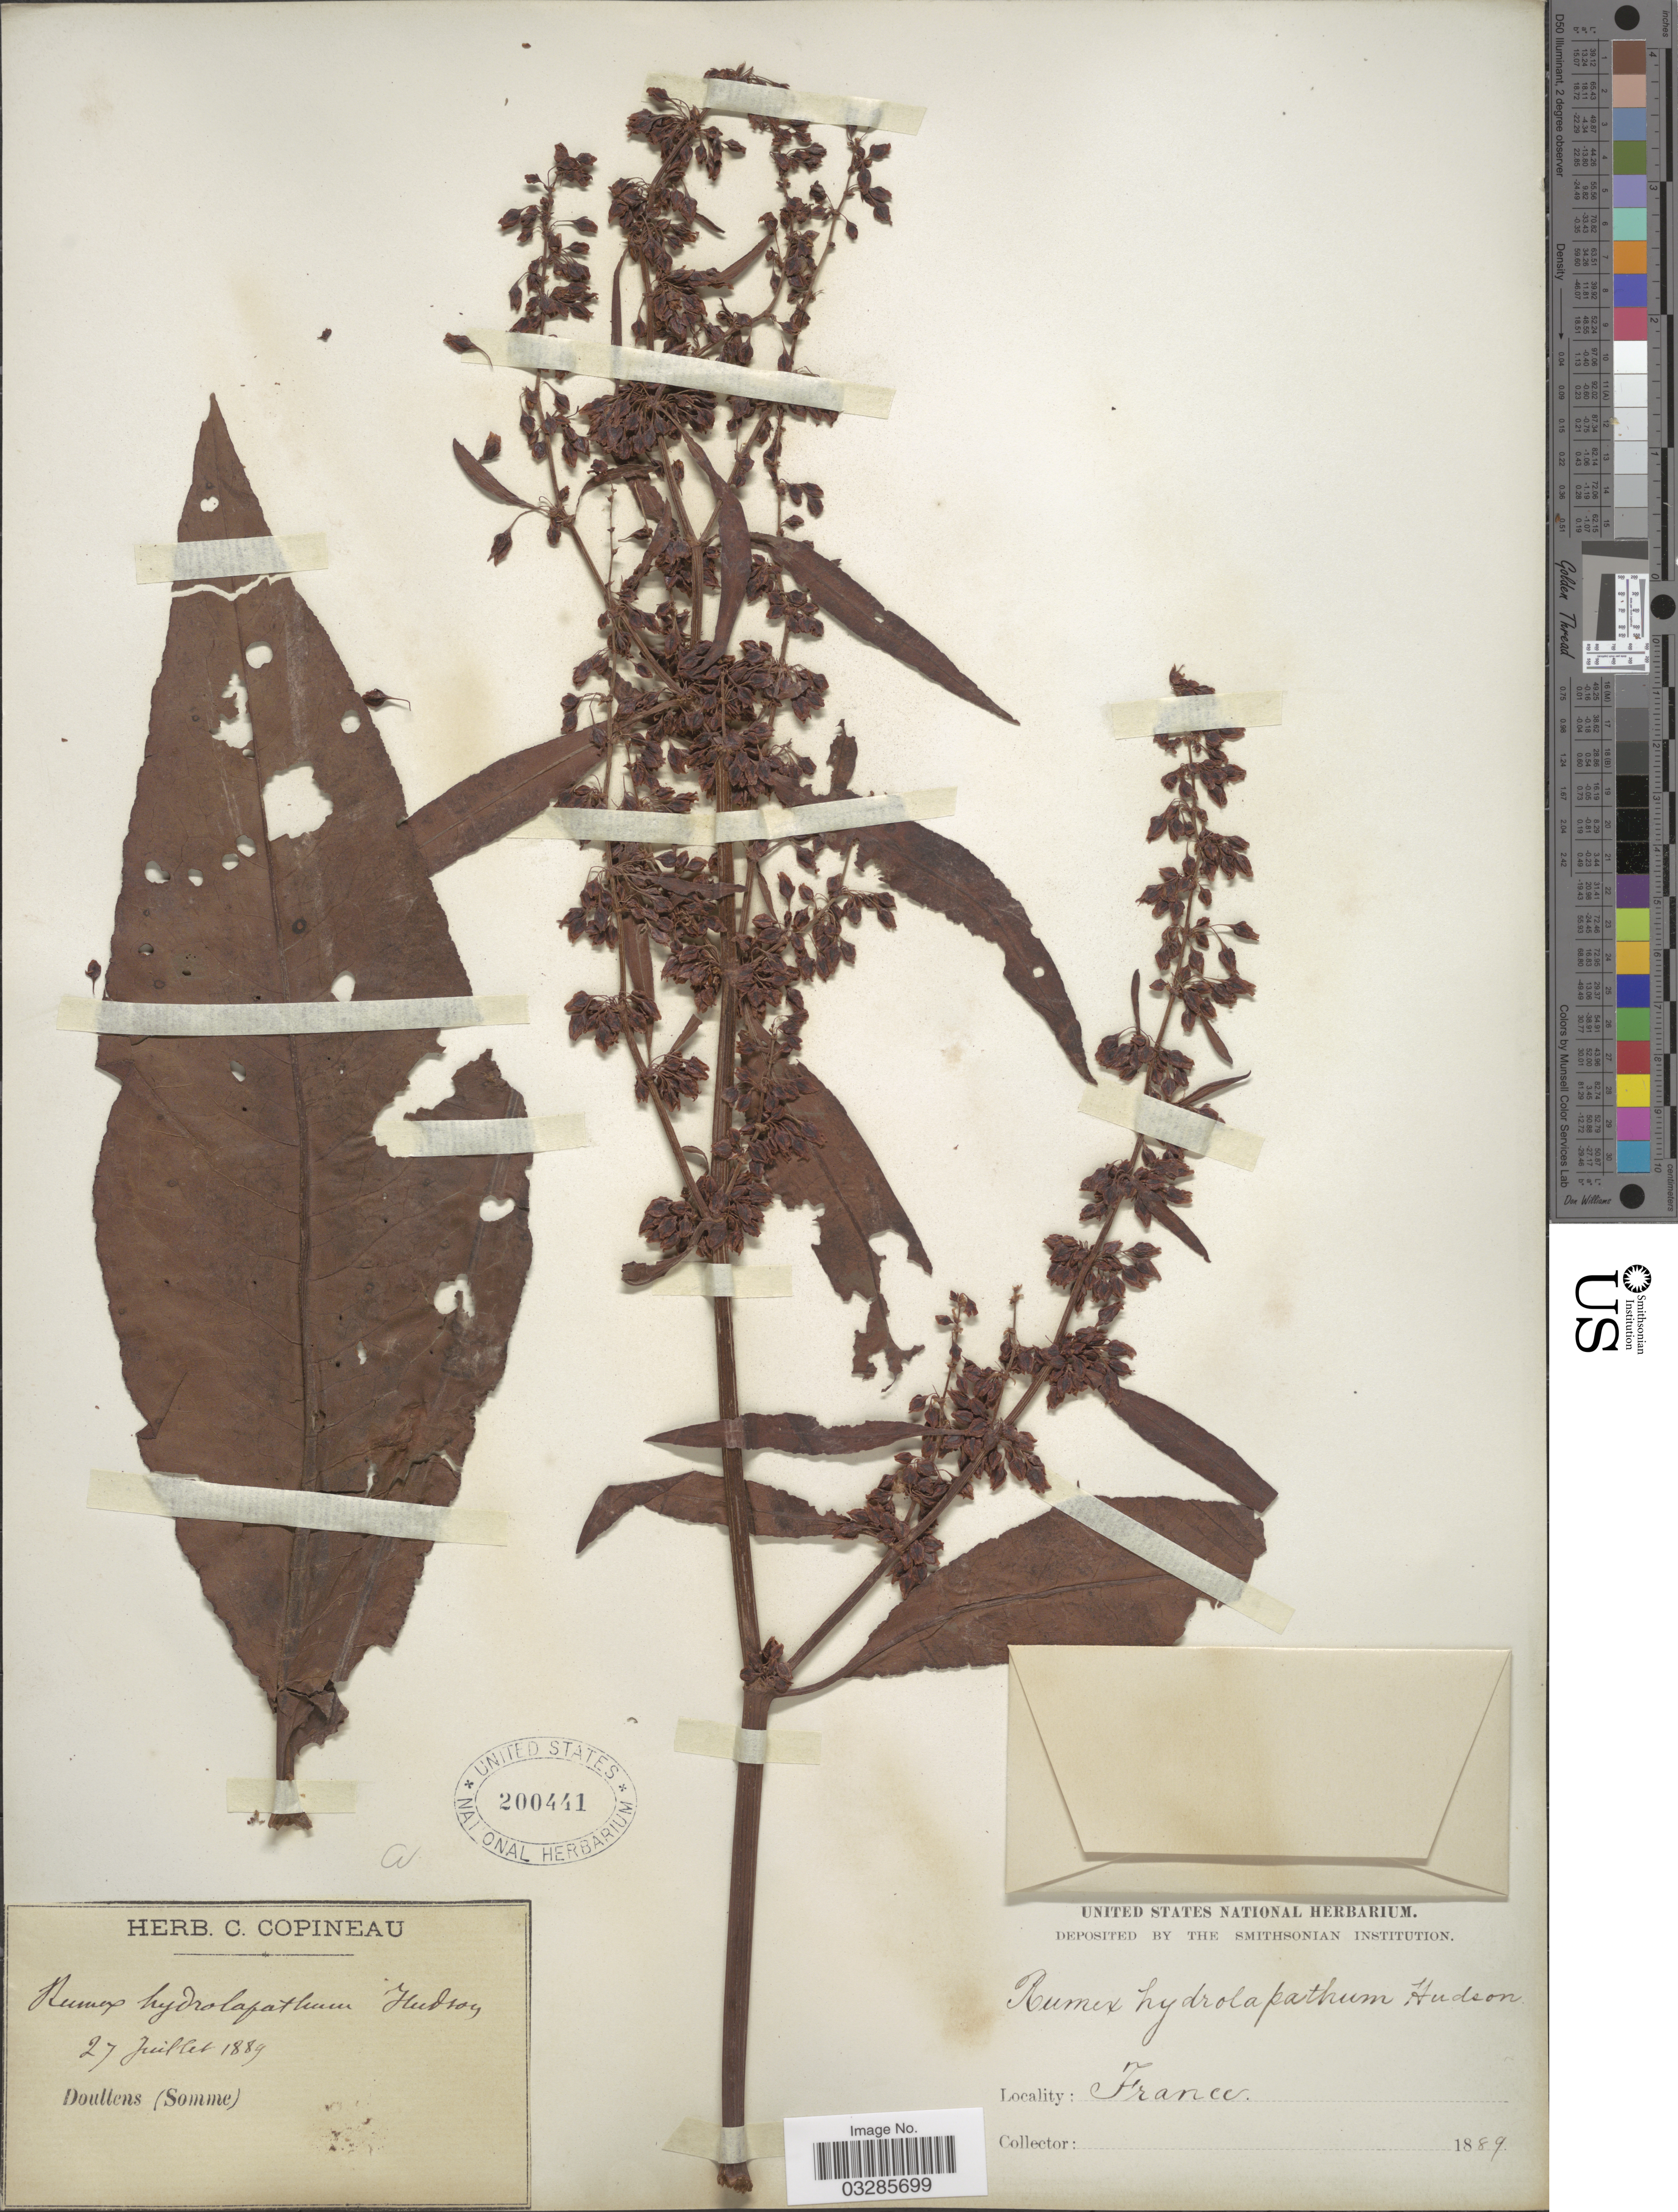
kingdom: Plantae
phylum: Tracheophyta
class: Magnoliopsida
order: Caryophyllales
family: Polygonaceae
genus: Rumex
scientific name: Rumex hydrolapathum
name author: Huds.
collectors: ex herb. C. Copineau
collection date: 1889-07-27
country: France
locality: Doullens (Somme).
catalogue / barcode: US 200441